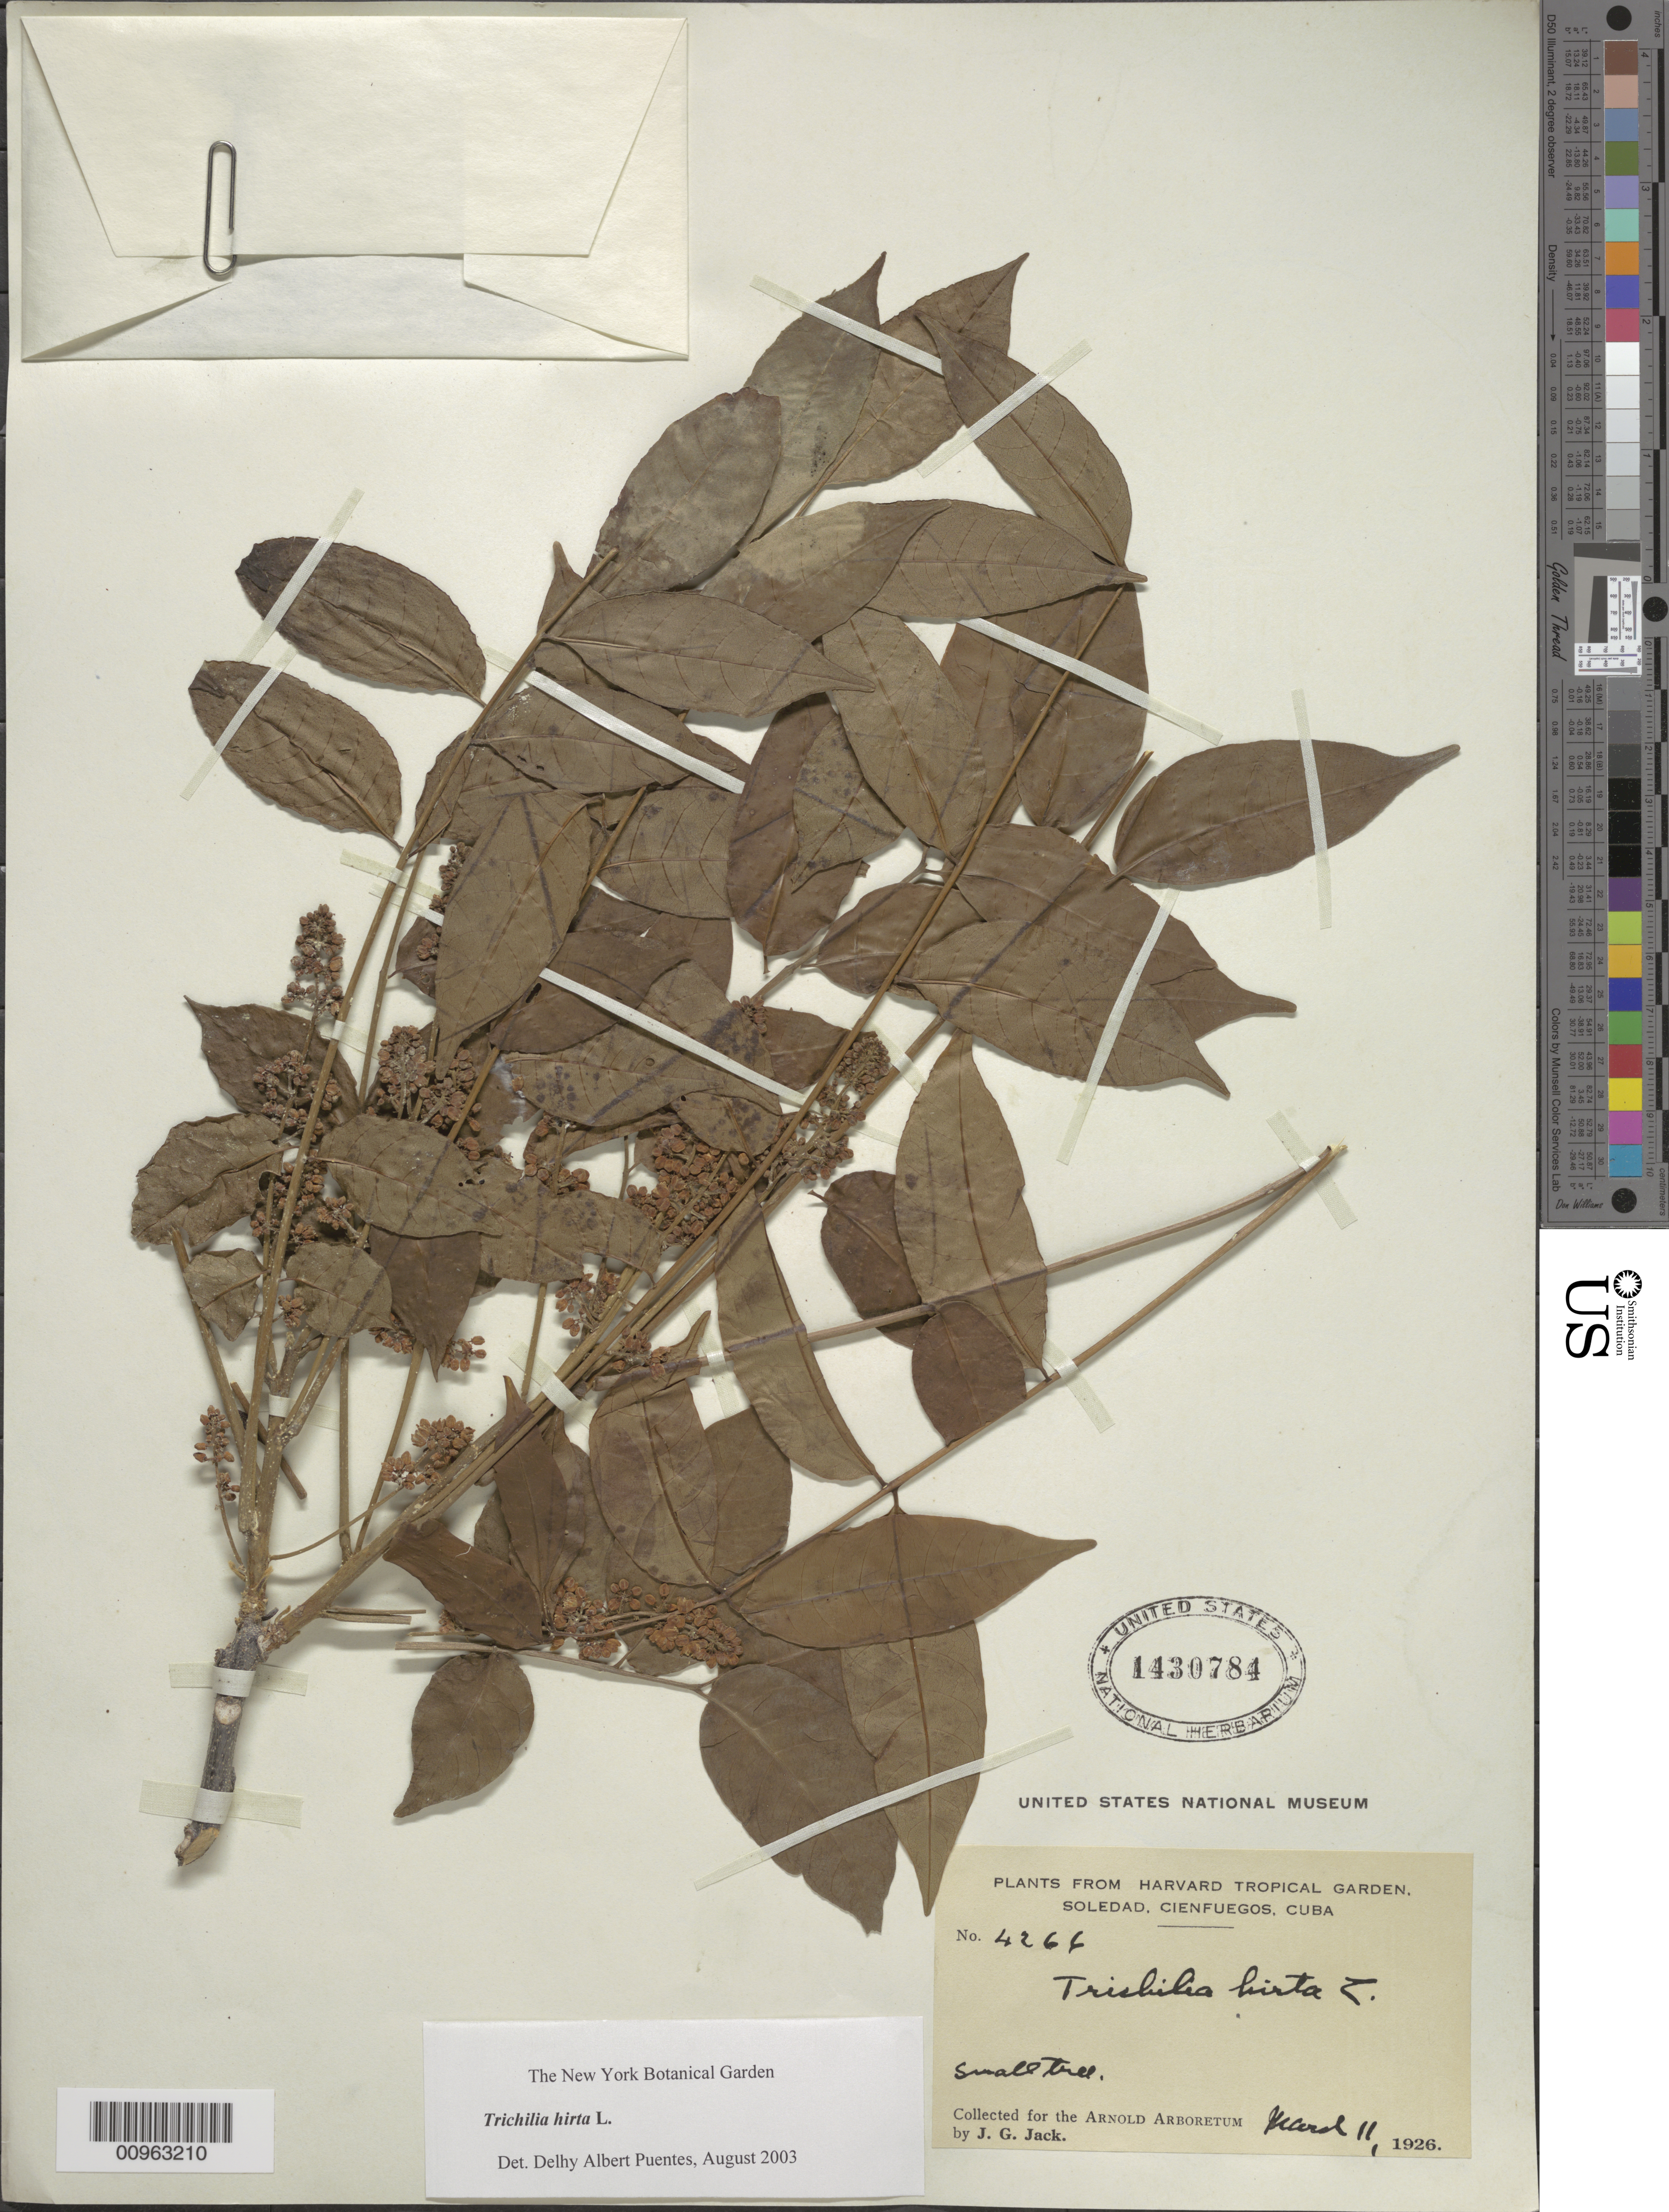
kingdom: Plantae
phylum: Tracheophyta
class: Magnoliopsida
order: Sapindales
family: Meliaceae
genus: Trichilia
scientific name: Trichilia hirta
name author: L.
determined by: Puentes, D. A.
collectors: J. G. Jack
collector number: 4266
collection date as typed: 11 Mar 1926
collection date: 1926-03-11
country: Cuba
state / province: Cienfuegos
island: Cuba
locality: Soledad, Cienfuegos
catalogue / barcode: US 1430784